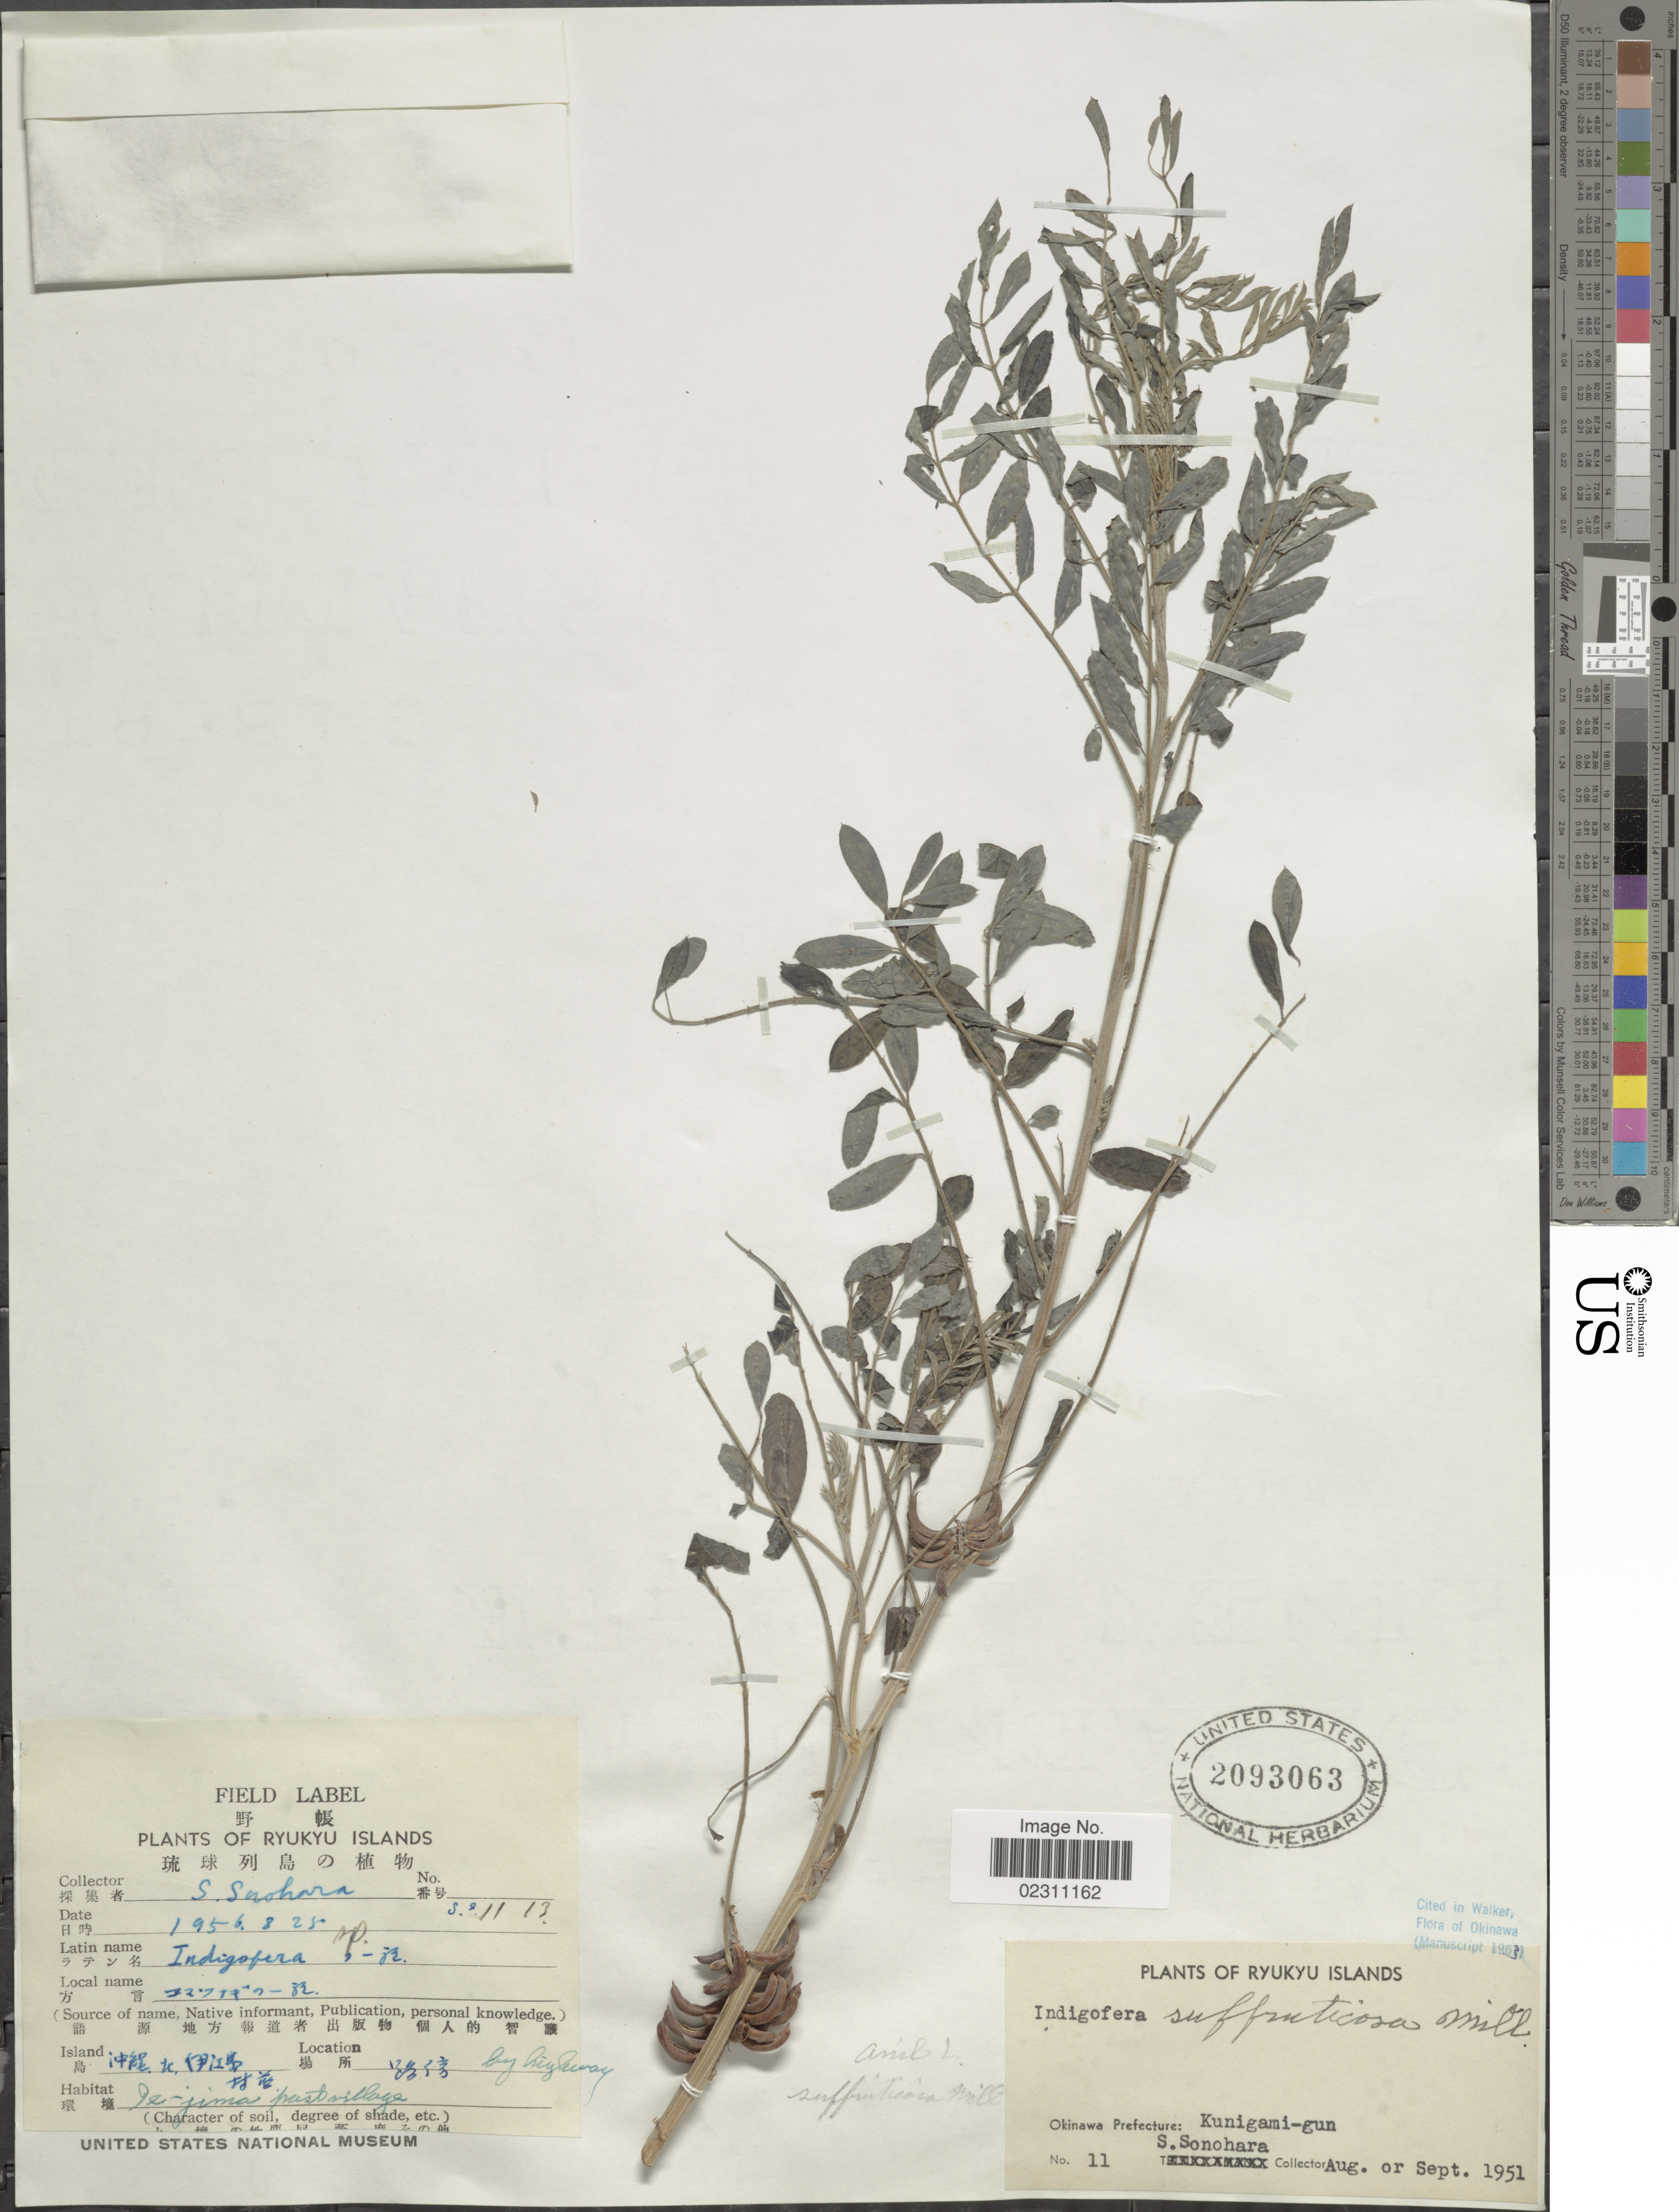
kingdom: Plantae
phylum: Tracheophyta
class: Magnoliopsida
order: Fabales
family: Fabaceae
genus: Indigofera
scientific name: Indigofera suffruticosa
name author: Mill.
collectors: S. Sonohara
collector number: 11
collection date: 1951-08/1951-09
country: Japan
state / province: Okinawa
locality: Ryukyu Islands. Okinawa Prefecture: Kunigami-gun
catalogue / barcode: US 2093063